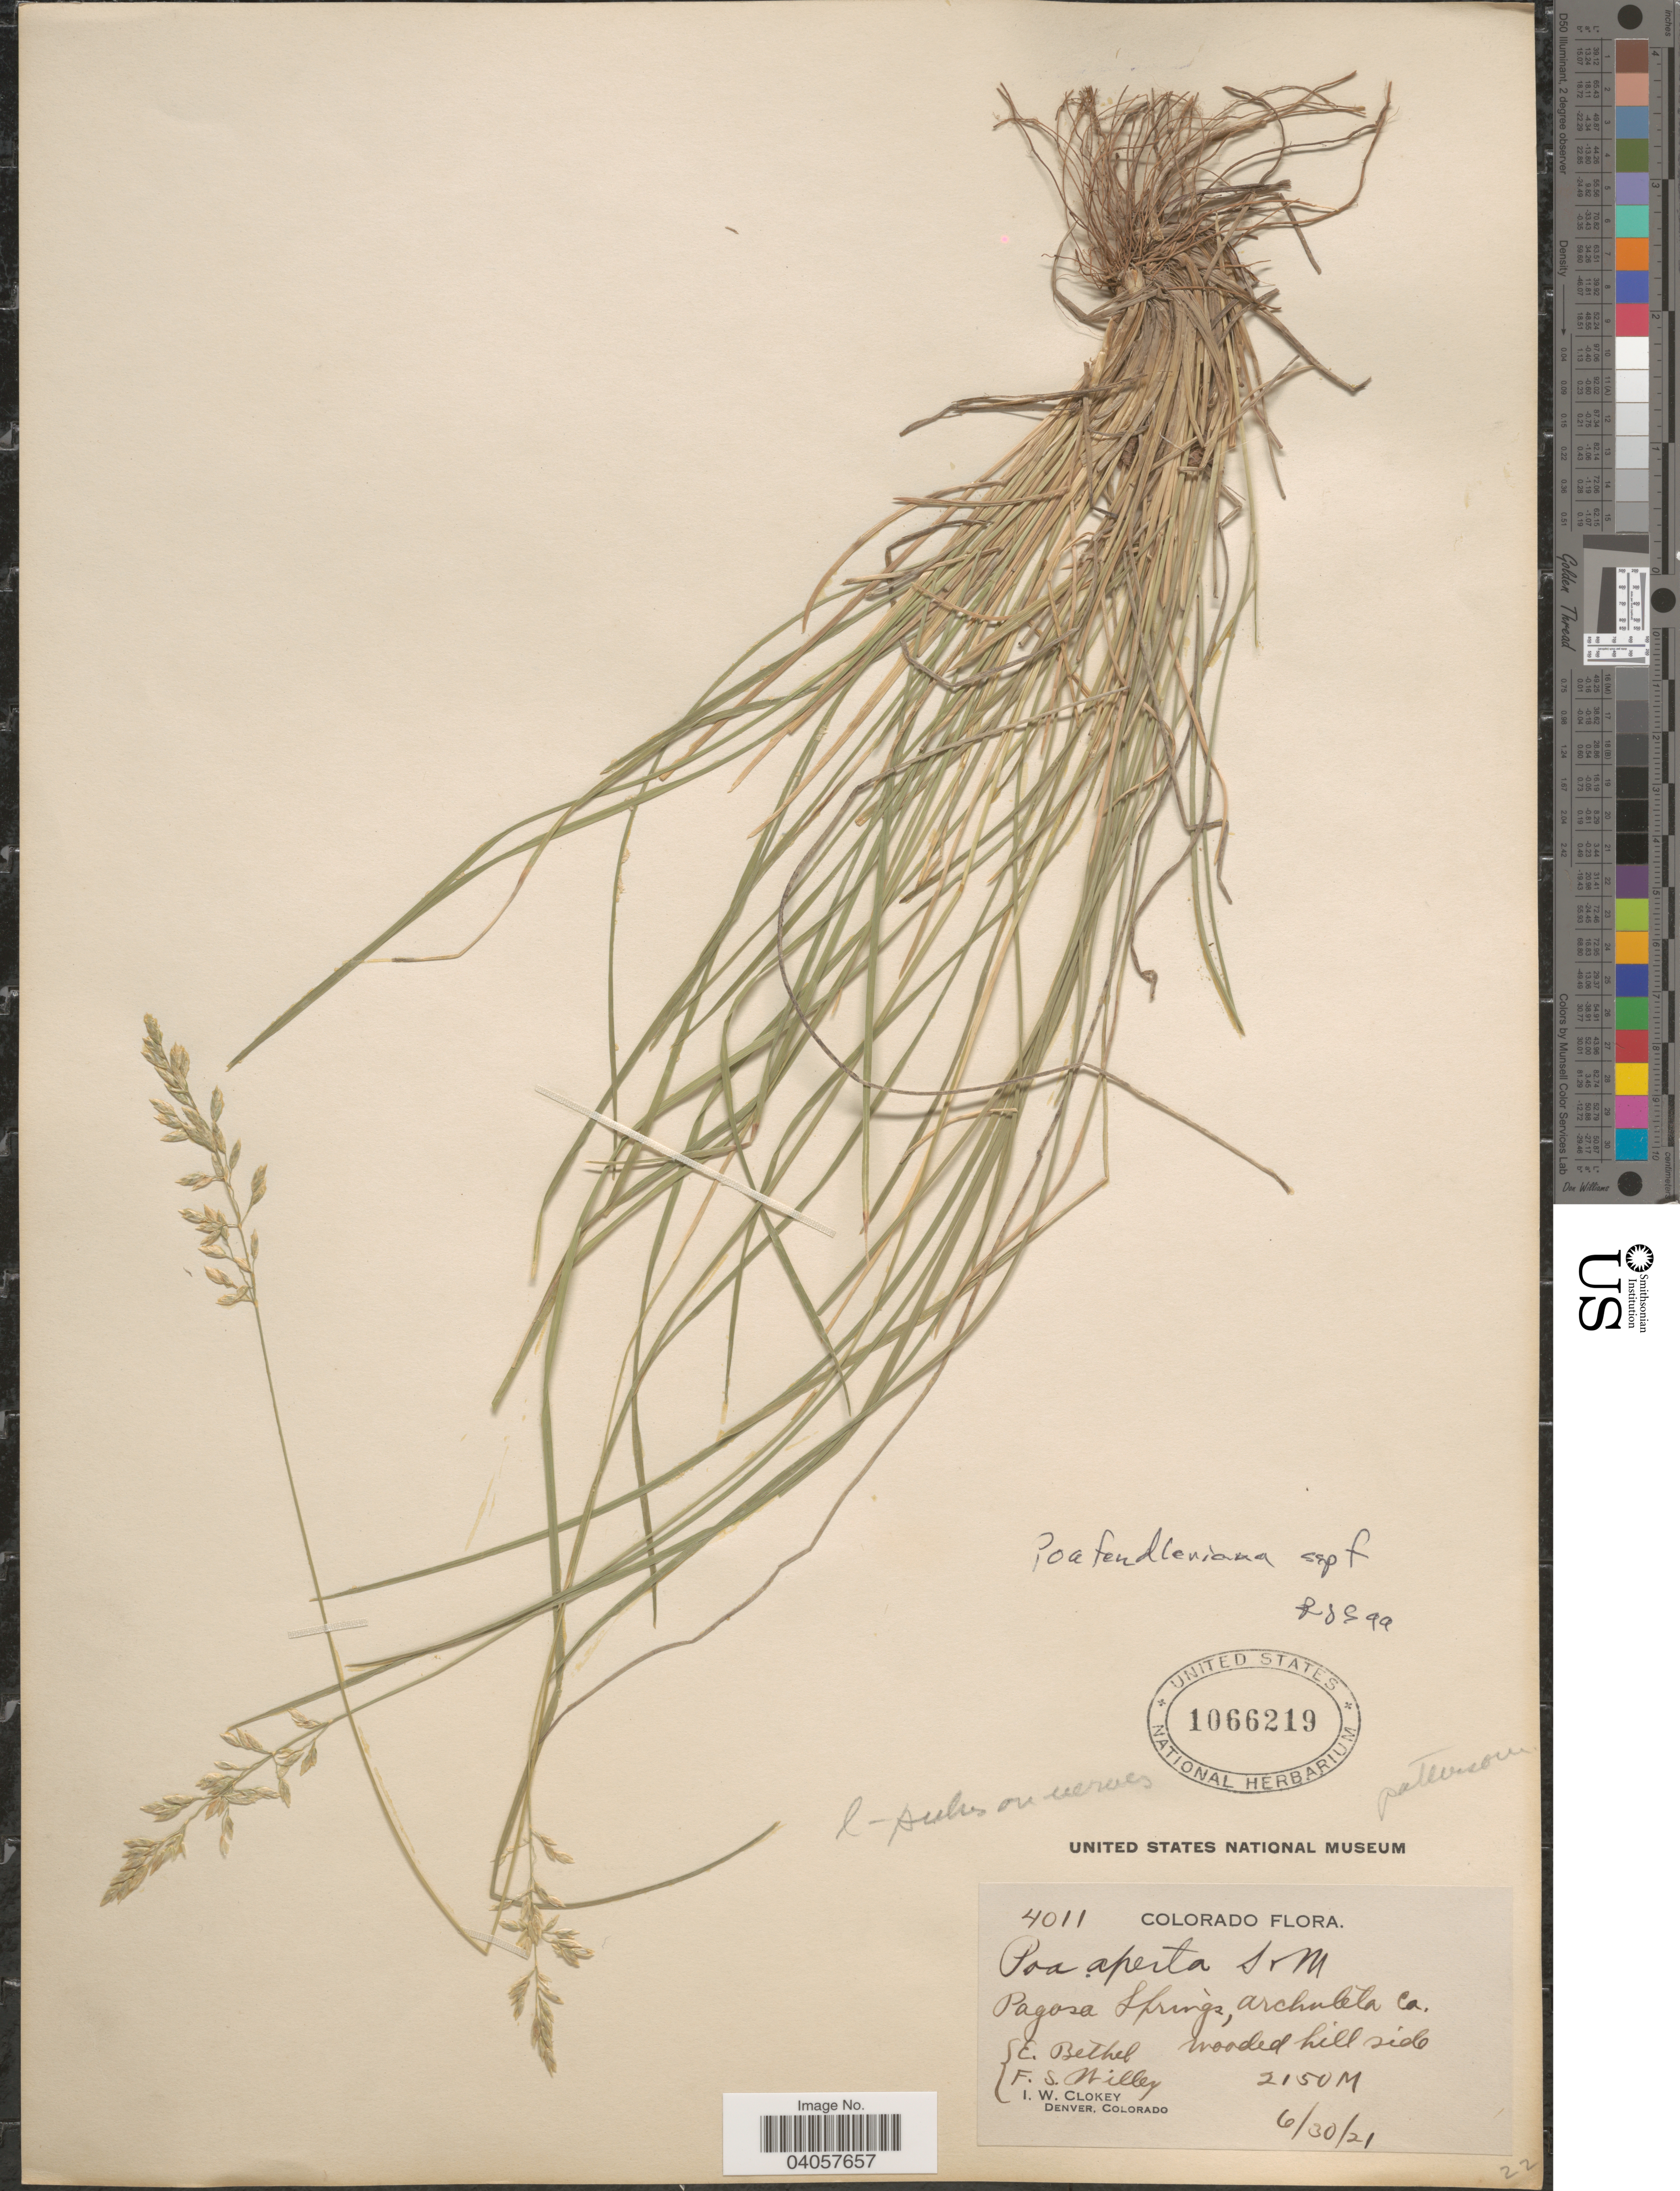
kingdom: Plantae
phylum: Tracheophyta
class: Liliopsida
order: Poales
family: Poaceae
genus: Poa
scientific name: Poa fendleriana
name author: (Steud.) Vasey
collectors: E. Bethel, F. Willey & I. W. Clokey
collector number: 4011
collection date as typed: Transcribed d/m/y: 30/6/21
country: United States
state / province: Colorado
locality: Pagosa Springs, Archuleta Co.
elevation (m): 2150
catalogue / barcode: US 1066219